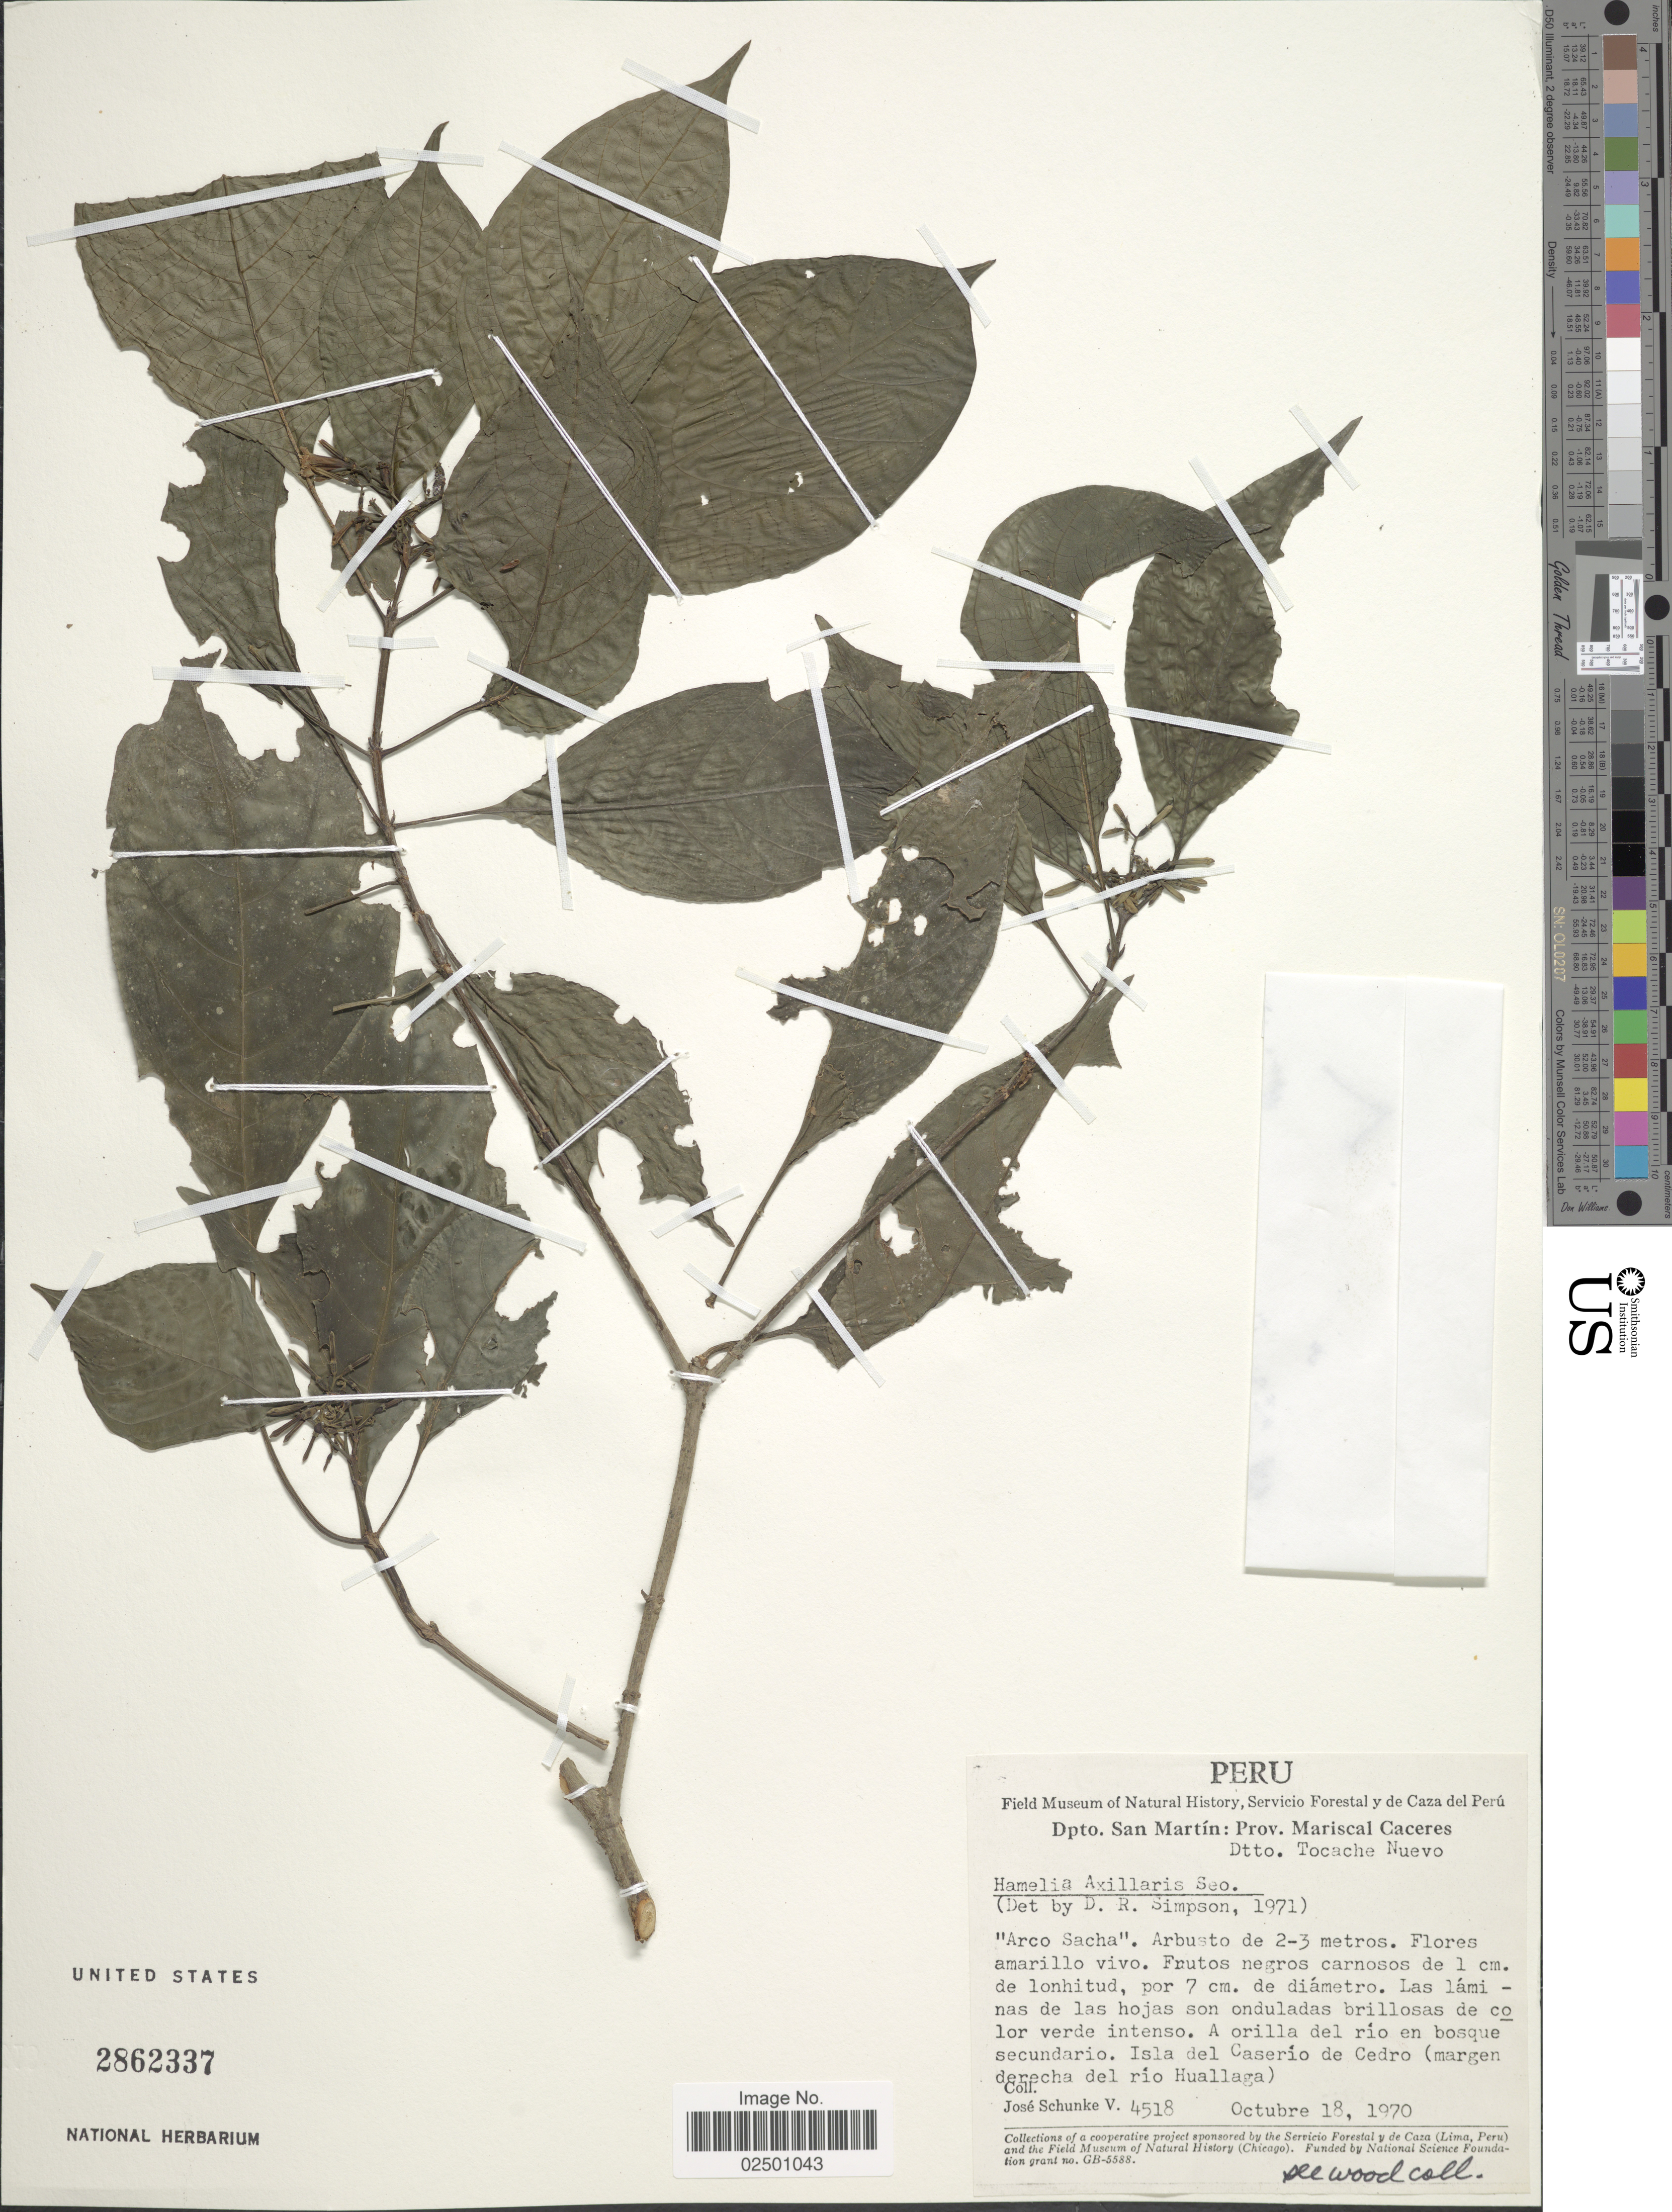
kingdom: Plantae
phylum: Tracheophyta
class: Magnoliopsida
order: Gentianales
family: Rubiaceae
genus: Hamelia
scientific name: Hamelia axillaris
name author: Sw.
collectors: J. Schunke Vigo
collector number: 4518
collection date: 1970-10-18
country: Peru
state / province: San Martín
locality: Dpto. San Martin: Prov. Mariscal Caceres. Dtto. Tocache Nuevo. Isla del Caserio de Cedro (margen derecha del rio Huallaga)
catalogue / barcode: US 2862337